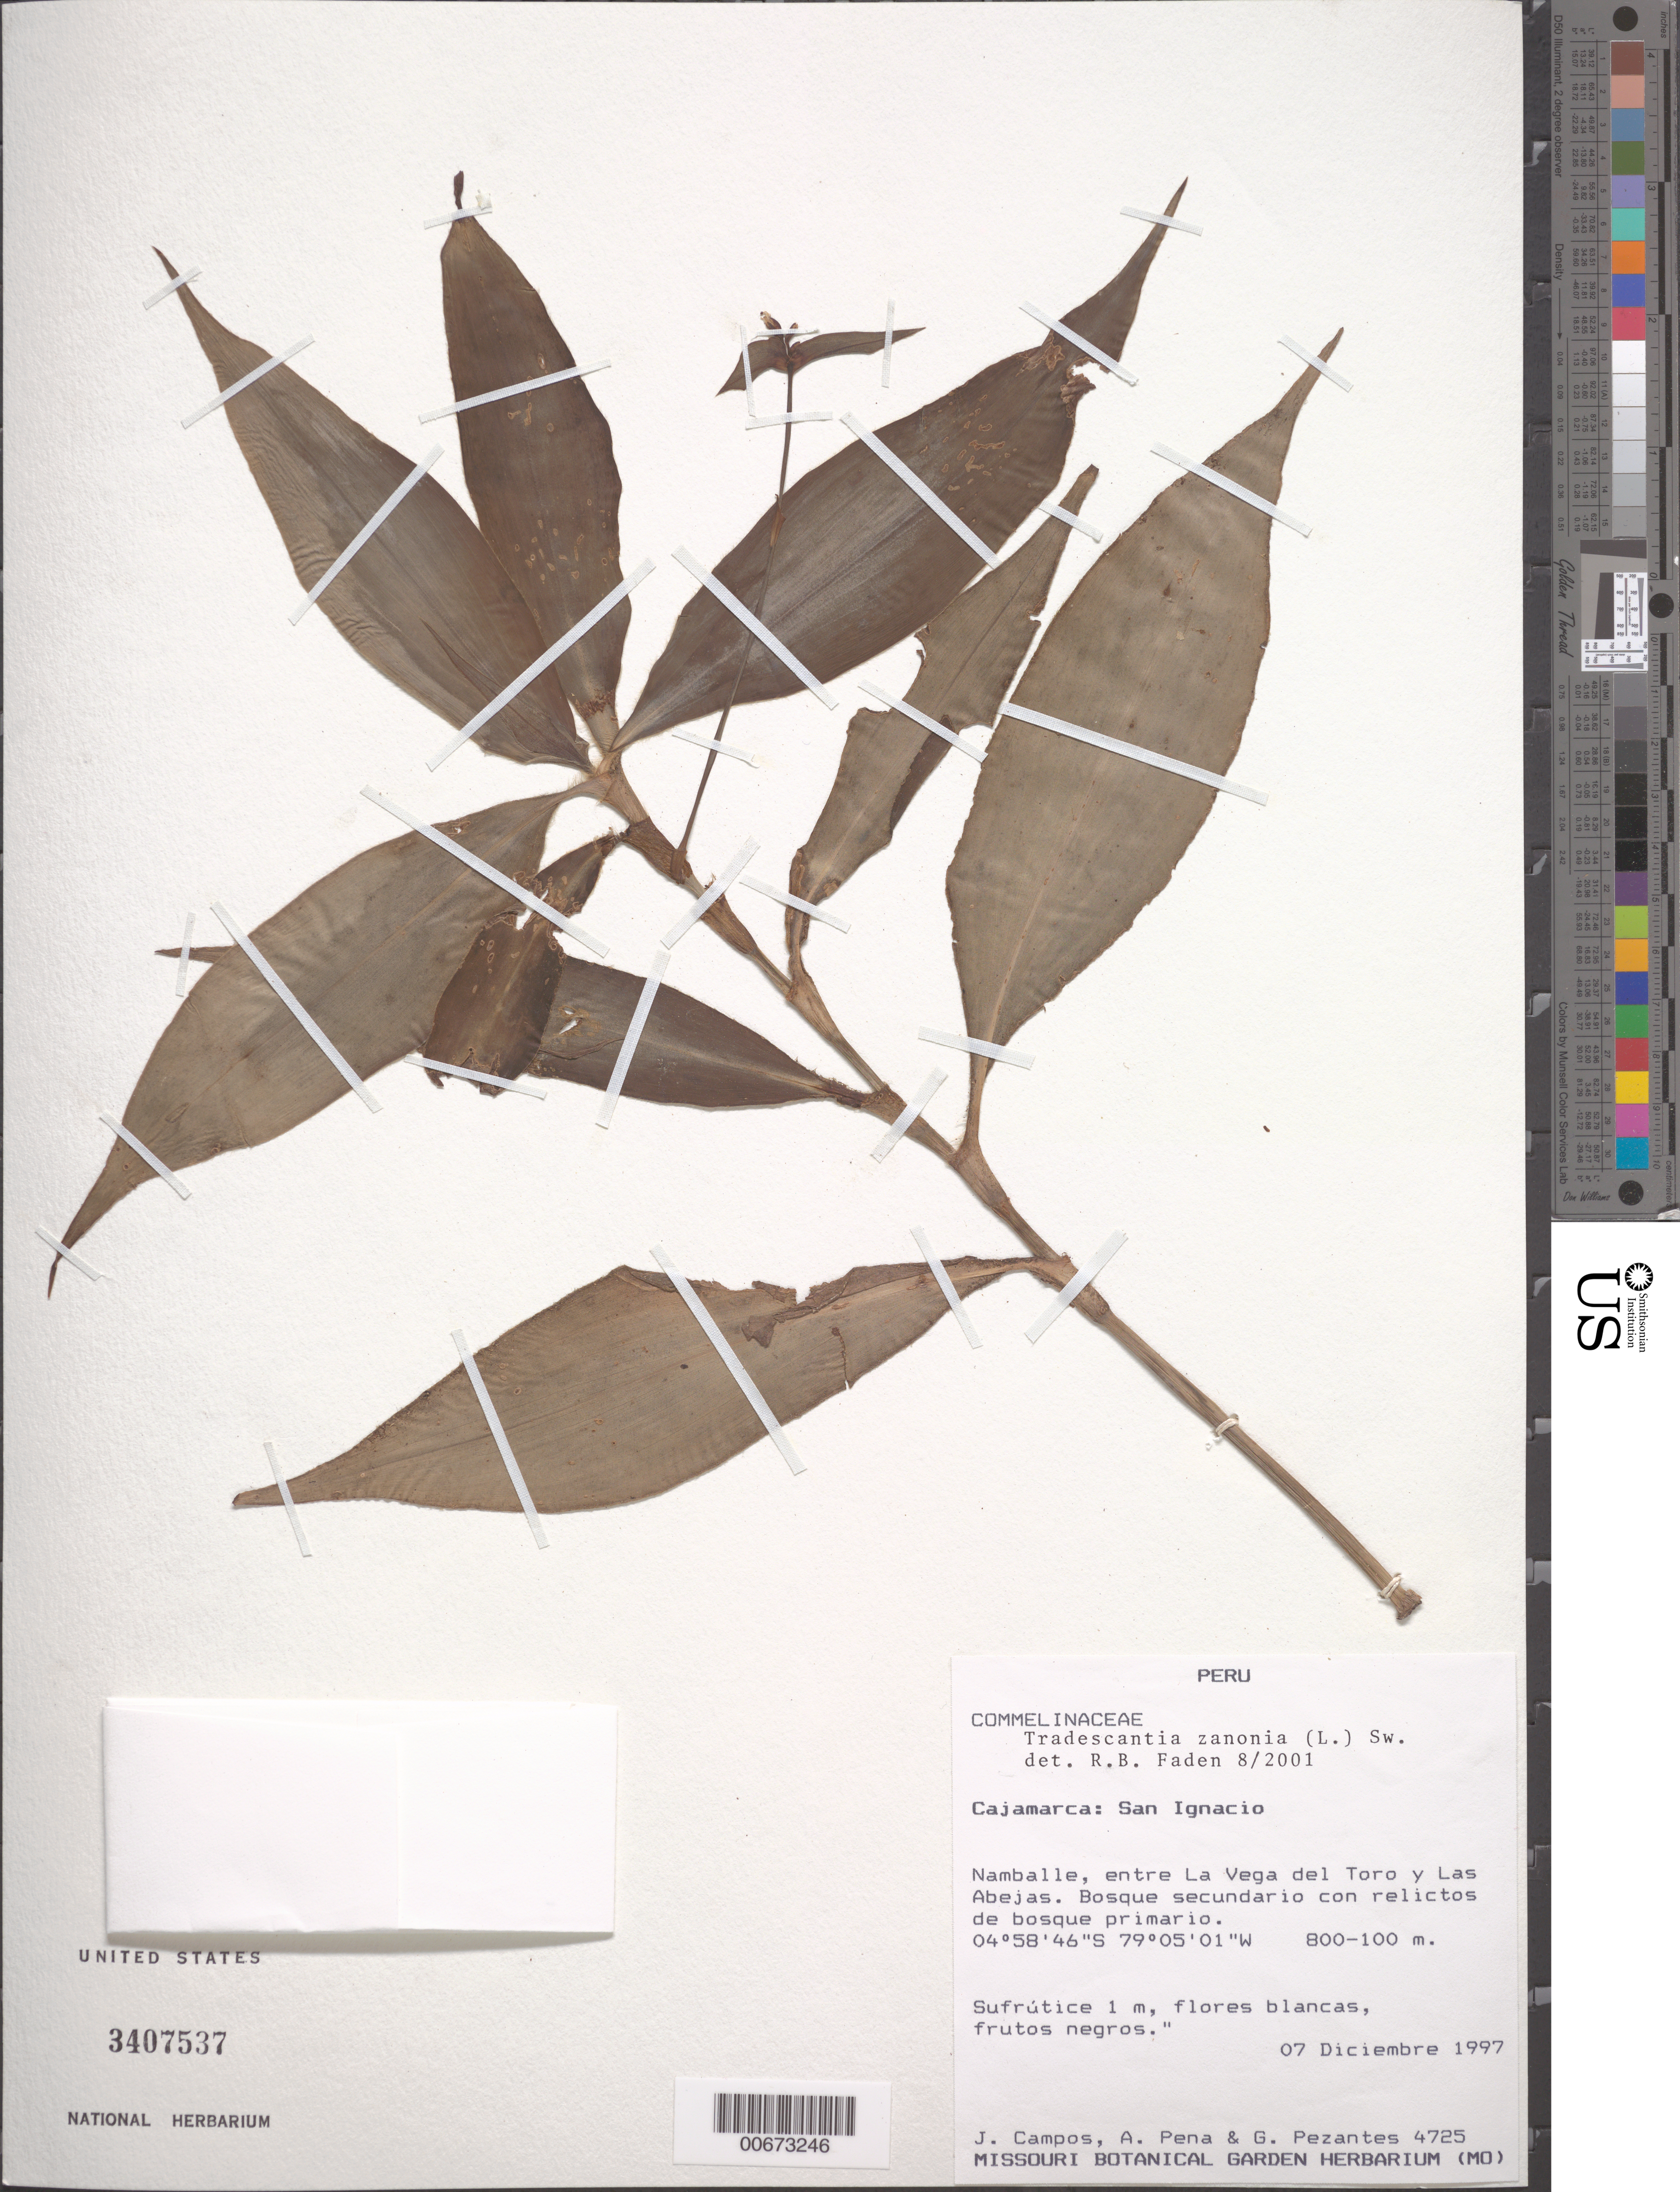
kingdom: Plantae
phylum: Tracheophyta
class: Liliopsida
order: Commelinales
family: Commelinaceae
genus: Tradescantia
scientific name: Tradescantia zanonia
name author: (L.) Sw.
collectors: J. Campos, A. Pena & G. Pezantes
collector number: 4725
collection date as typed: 07 Dec 1997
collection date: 1997-12-07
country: Peru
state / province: Cajamarca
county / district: San Ignacio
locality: Namballe, between La Vega del Toro and Las Abejas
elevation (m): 800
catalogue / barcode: US 3407537